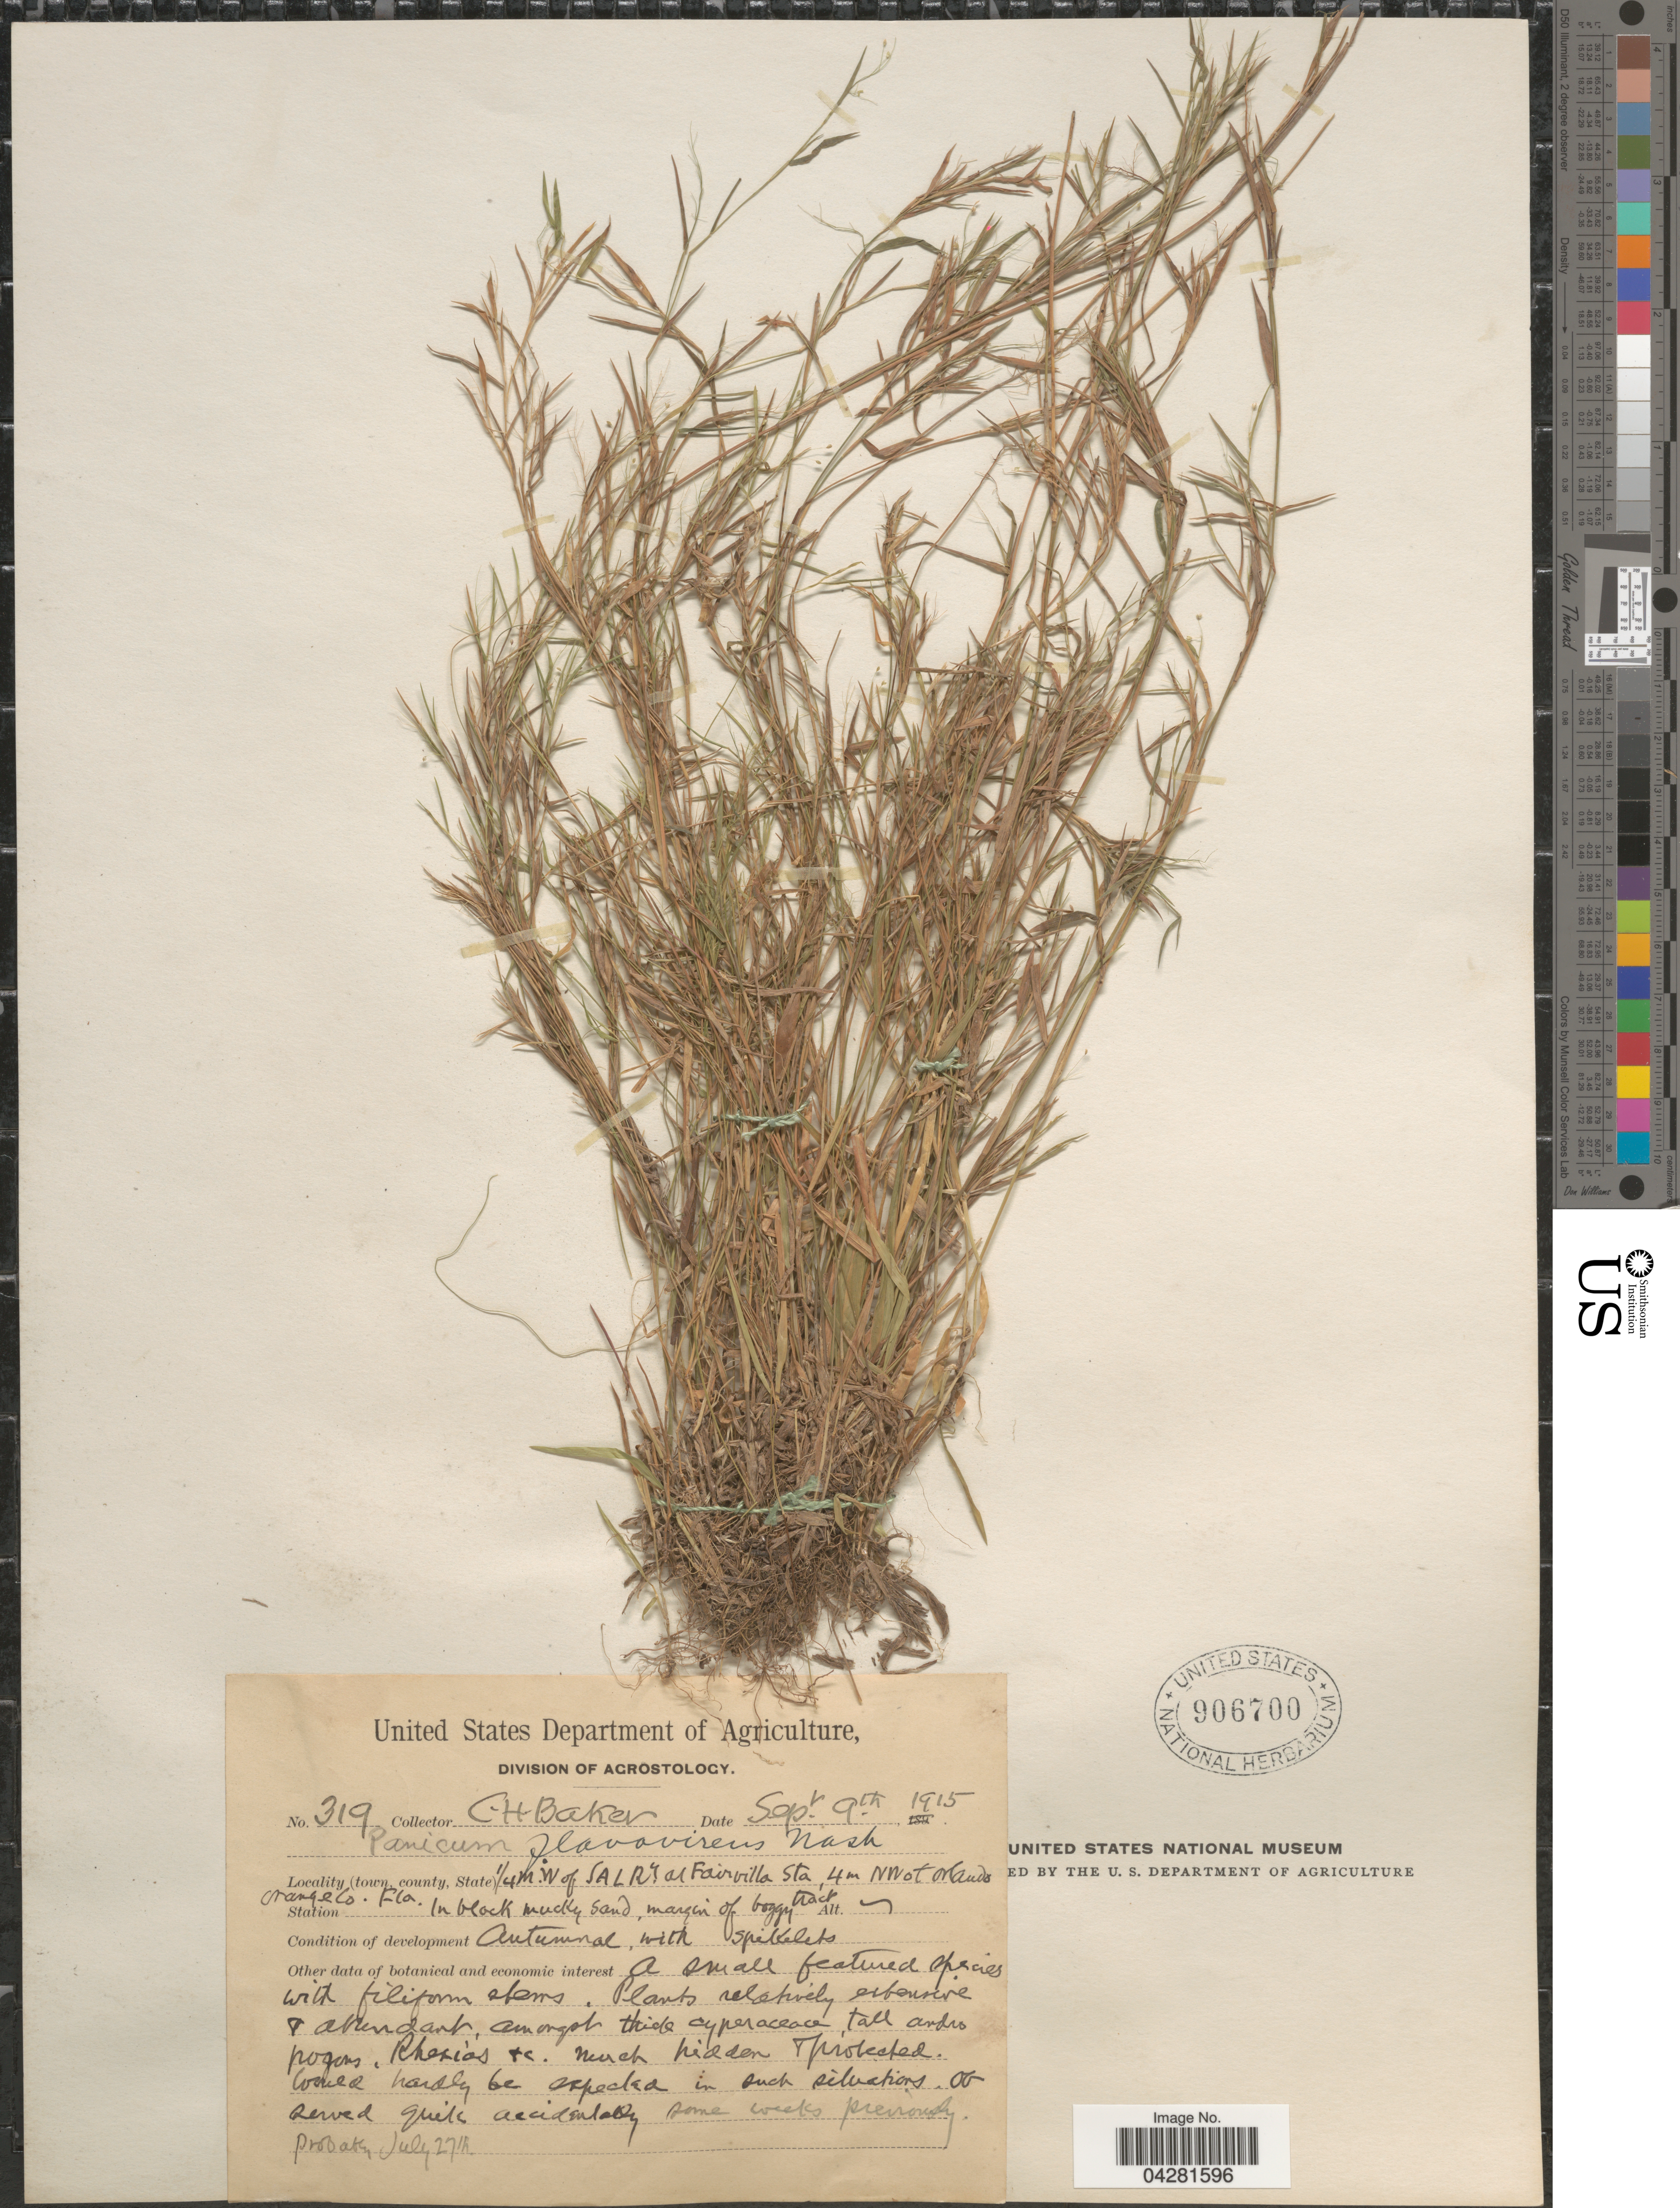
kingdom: Plantae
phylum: Tracheophyta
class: Liliopsida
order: Poales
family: Poaceae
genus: Dichanthelium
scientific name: Dichanthelium ensifolium var. ensifolium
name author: (Baldwin ex Elliot) Gould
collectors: C. H. Baker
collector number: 319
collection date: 1915-09-09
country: United States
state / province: Florida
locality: ¼ m. W of SALR at Fairvilla Sta, 4 m NW of Orlando. Orange Co.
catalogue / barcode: US 906700